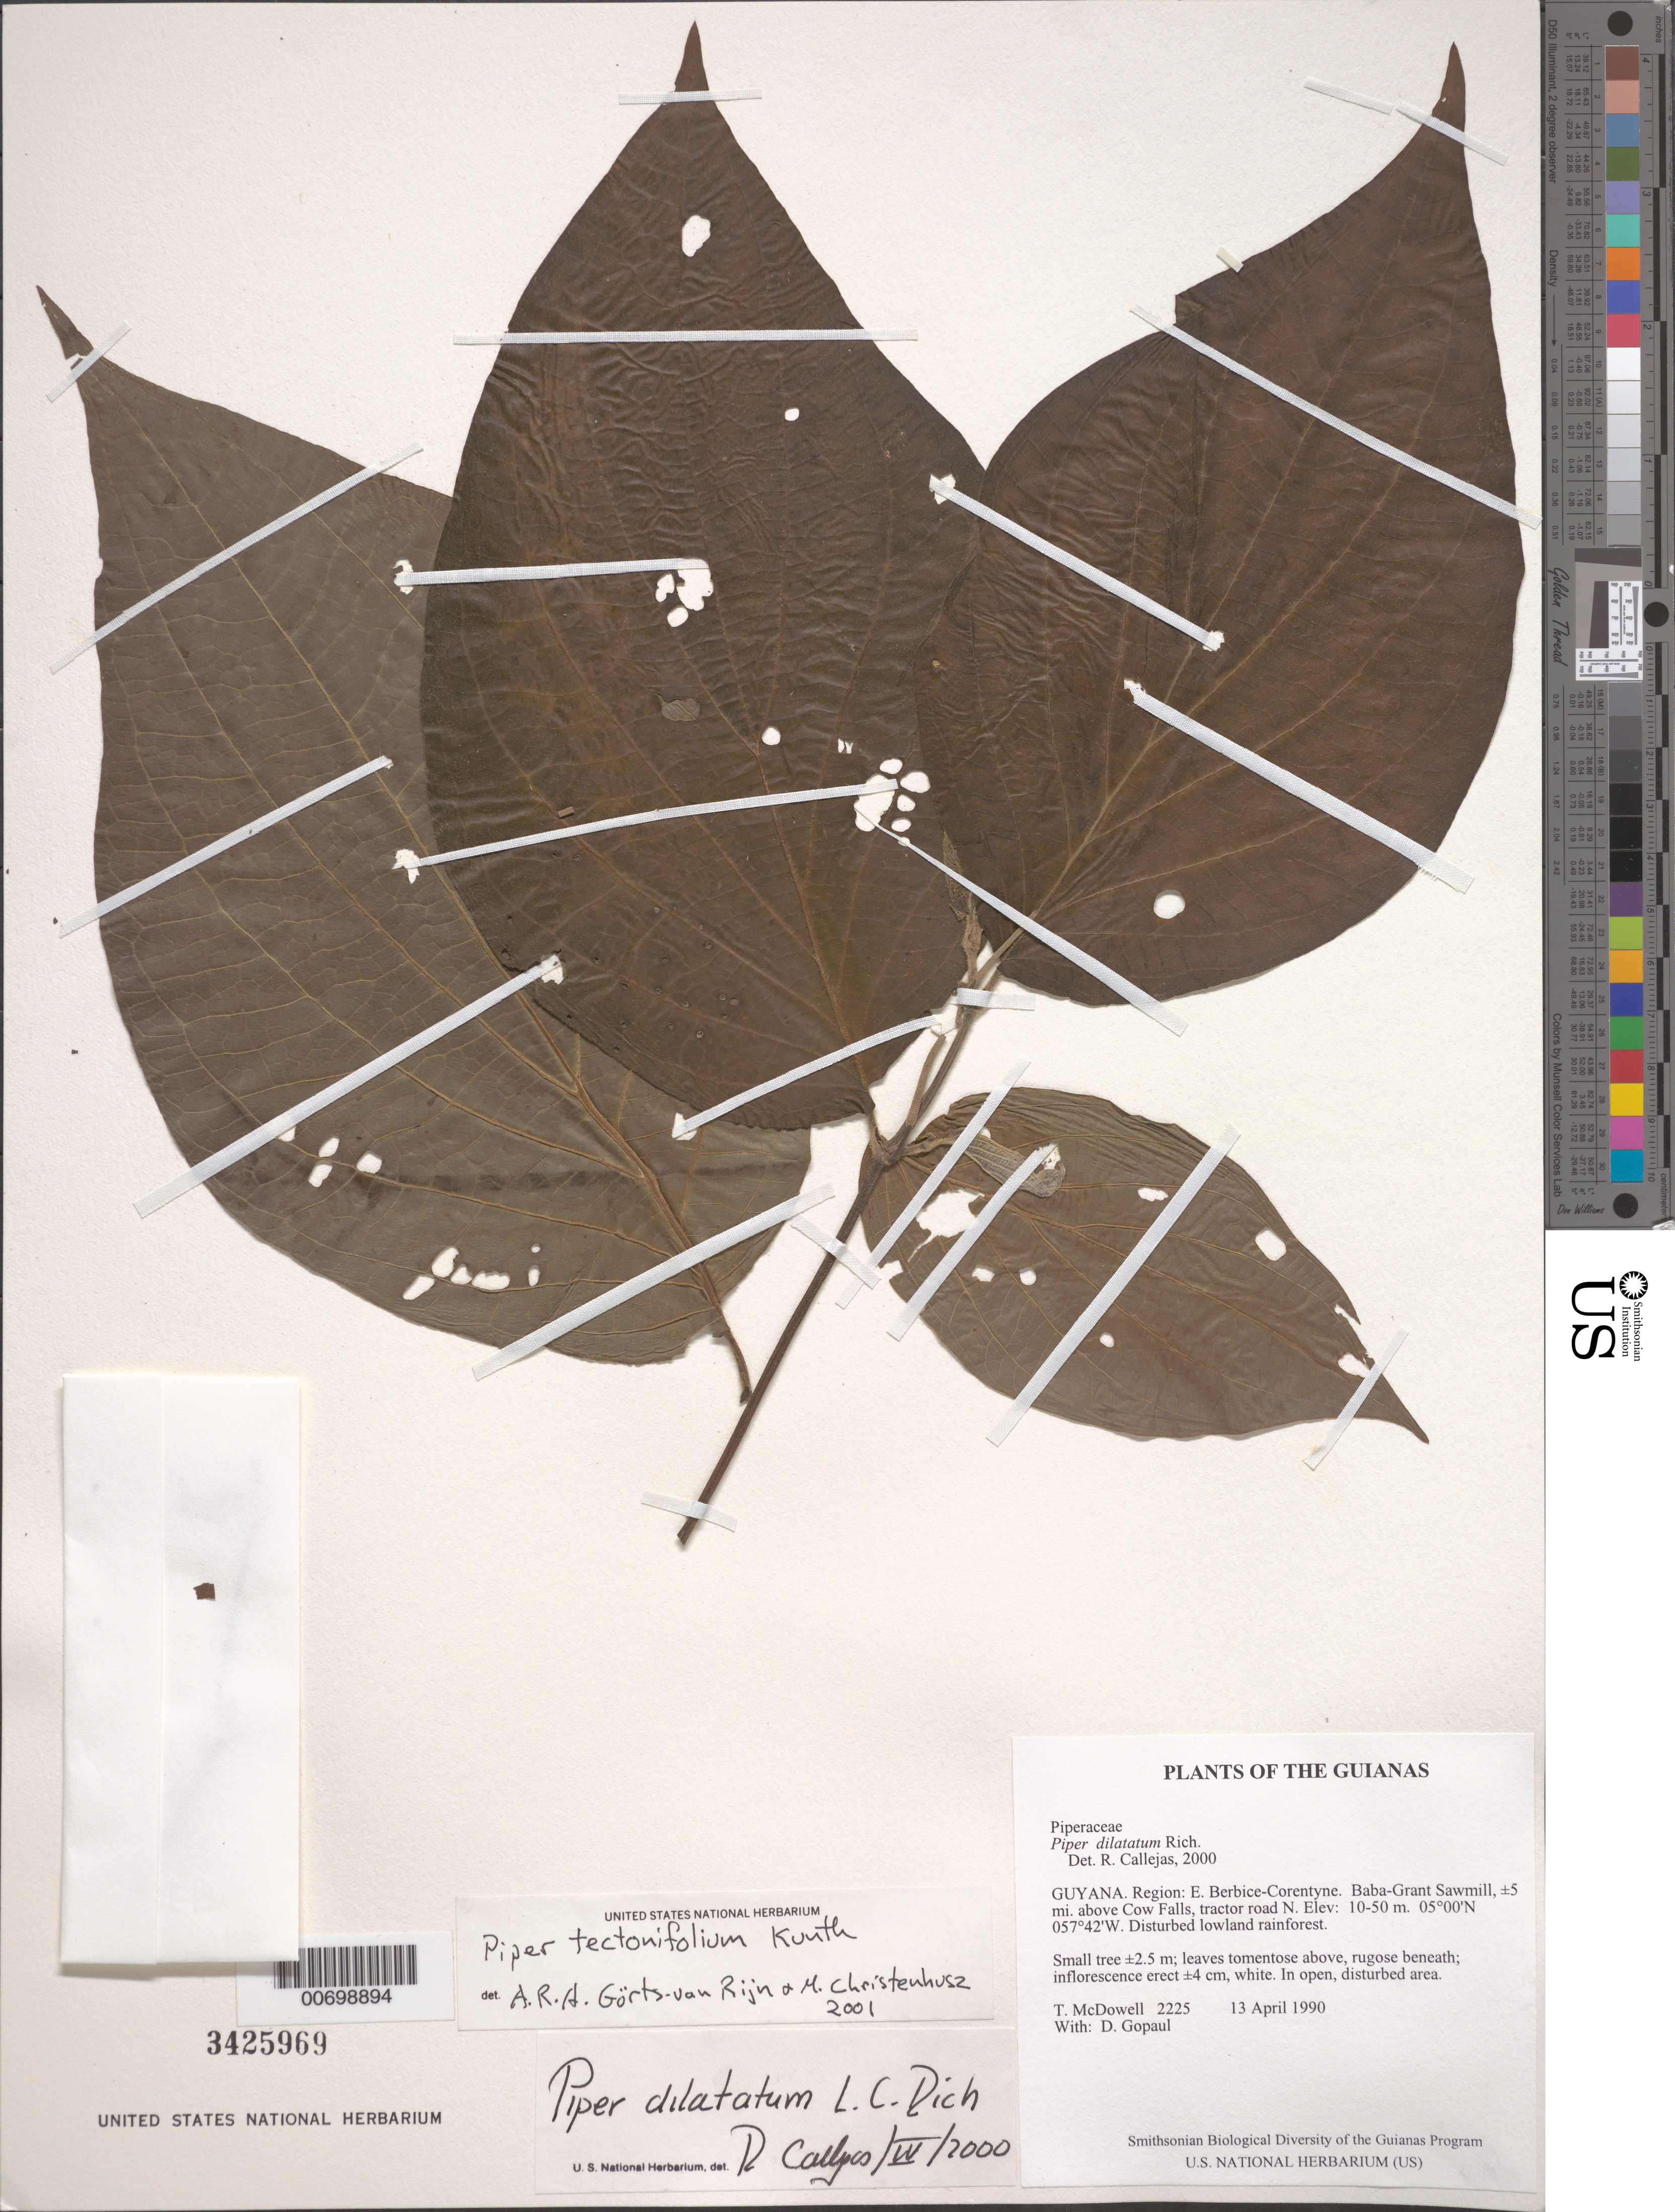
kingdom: Plantae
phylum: Tracheophyta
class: Magnoliopsida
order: Piperales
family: Piperaceae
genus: Piper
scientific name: Piper dilatatum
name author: Rich.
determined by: Callejas, Ricardo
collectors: T. McDowell & D. Gopaul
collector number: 2225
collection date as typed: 13 April 1990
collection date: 1990-04-13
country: Guyana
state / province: E. Berbice-Corentyne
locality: Baba-Grant Sawmill, ±5 mi. above Cow Falls, Corentyne River. Tractor road N from landing and camp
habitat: Disturbed lowland rainforest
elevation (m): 10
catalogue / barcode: US 3425969